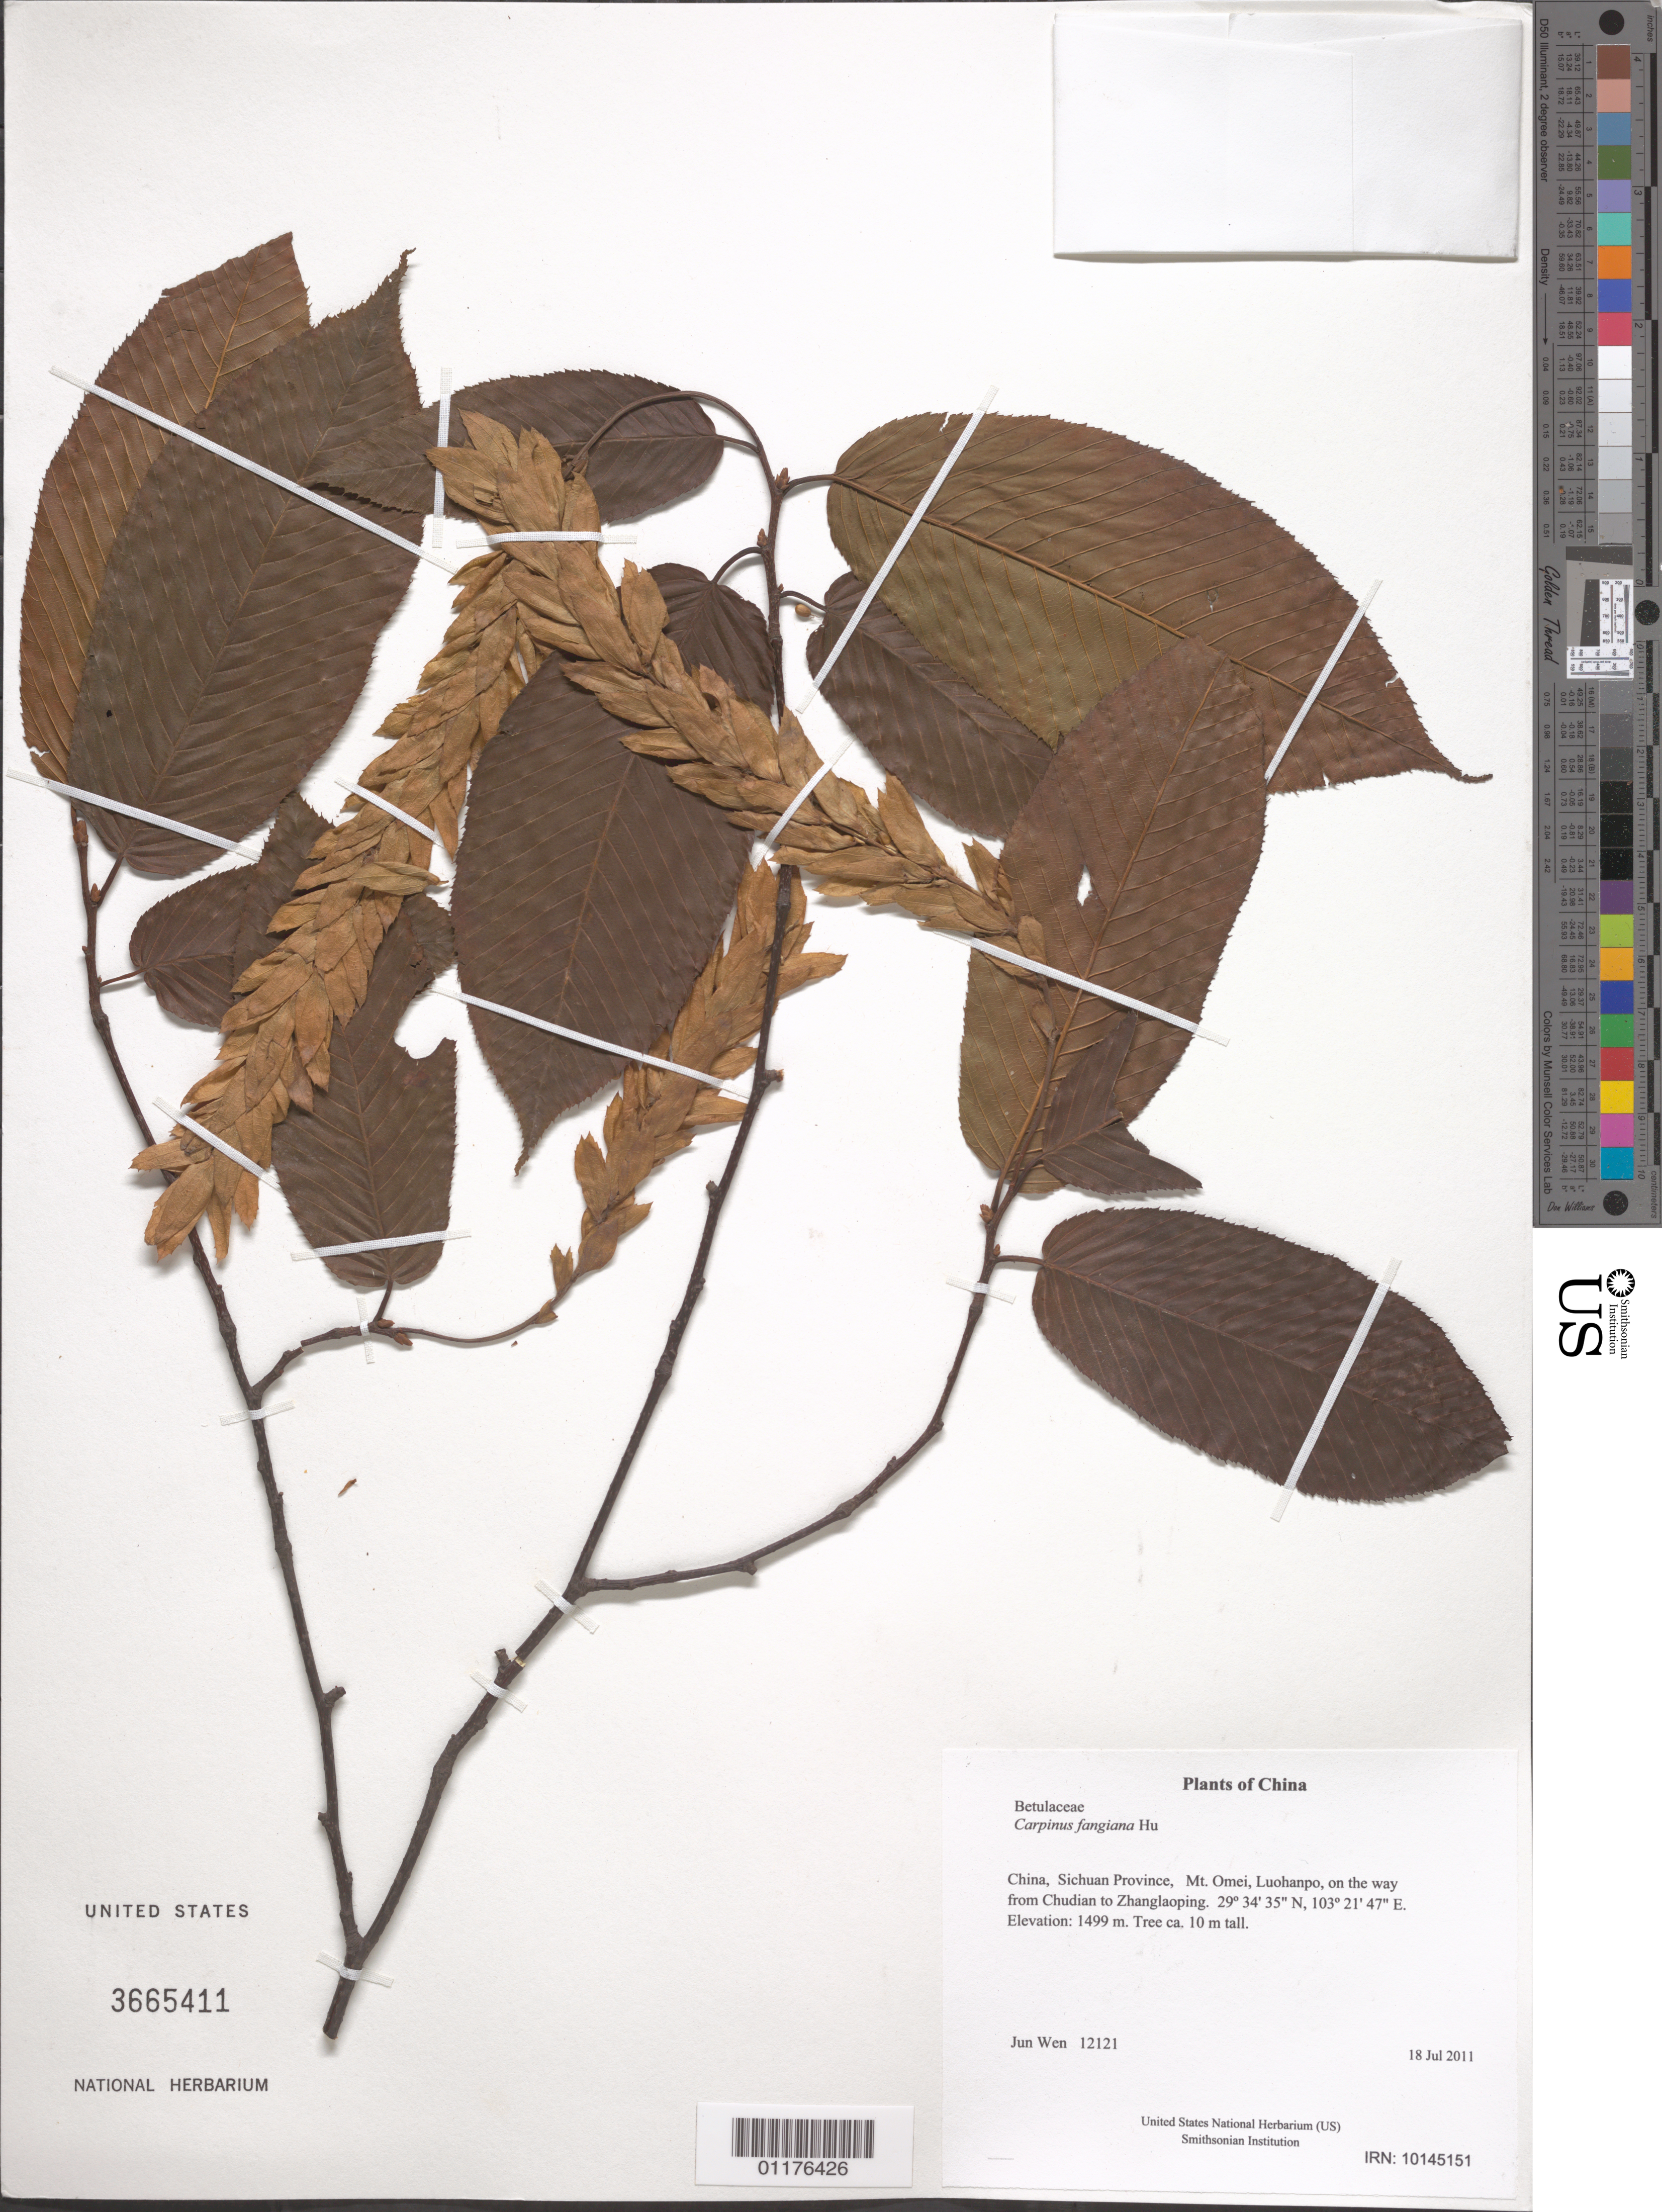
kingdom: Plantae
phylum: Tracheophyta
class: Magnoliopsida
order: Fagales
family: Betulaceae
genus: Carpinus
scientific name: Carpinus fangiana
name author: Hu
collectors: J. Wen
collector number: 12121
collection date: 2011-07-18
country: China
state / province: Sichuan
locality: Mt. Omei, Luohanpo, on the way from Chudian to Zhanglaoping.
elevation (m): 1499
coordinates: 29 34 34.6 N, 103 21 46.8 E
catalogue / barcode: US 3665411